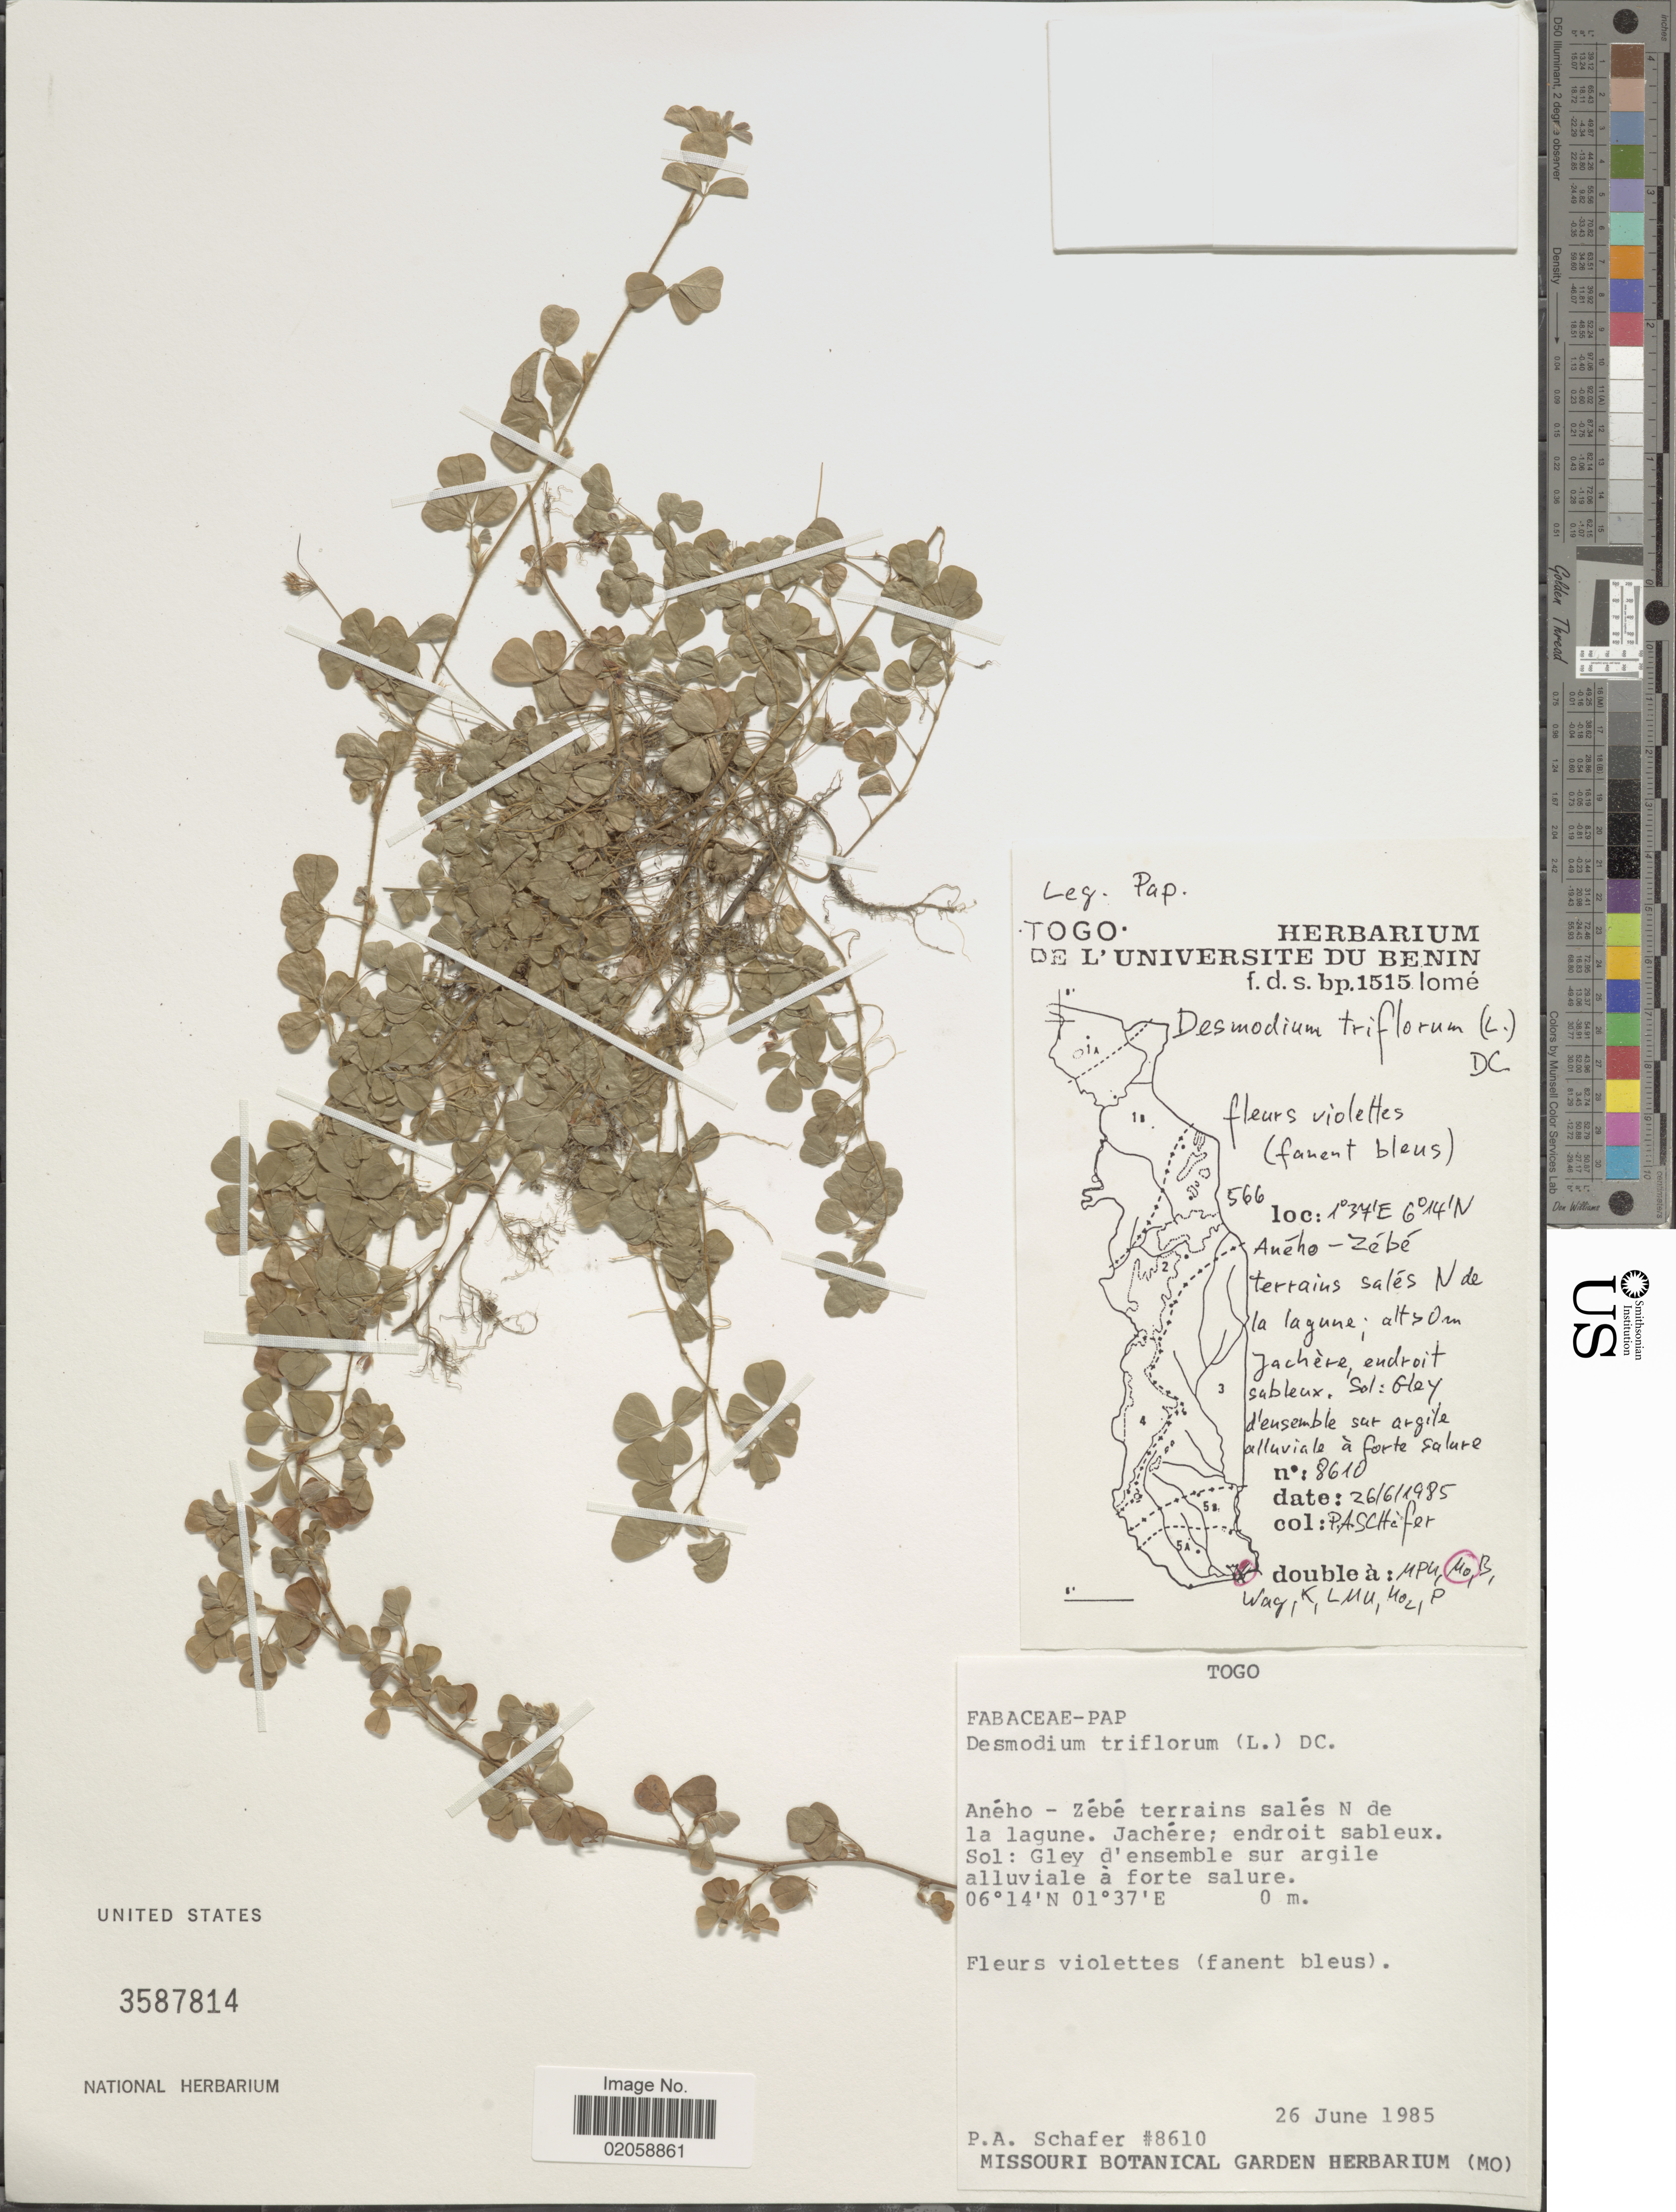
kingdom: Plantae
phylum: Tracheophyta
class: Magnoliopsida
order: Fabales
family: Fabaceae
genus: Grona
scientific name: Grona triflora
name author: (L.) H. Ohashi & K. Ohashi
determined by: Strong, Mark T., (BOT), Smithsonian Institution - National Museum of Natural History (UNITED STATES)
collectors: P. Schafer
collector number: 8610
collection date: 1985-06-26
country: Togo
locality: Aného-Zébé terrains salés N de la lagune. Jachére; endroit sableux. Sol: Gley d'ensemble sur argile alluviale à forte salure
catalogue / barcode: US 3587814